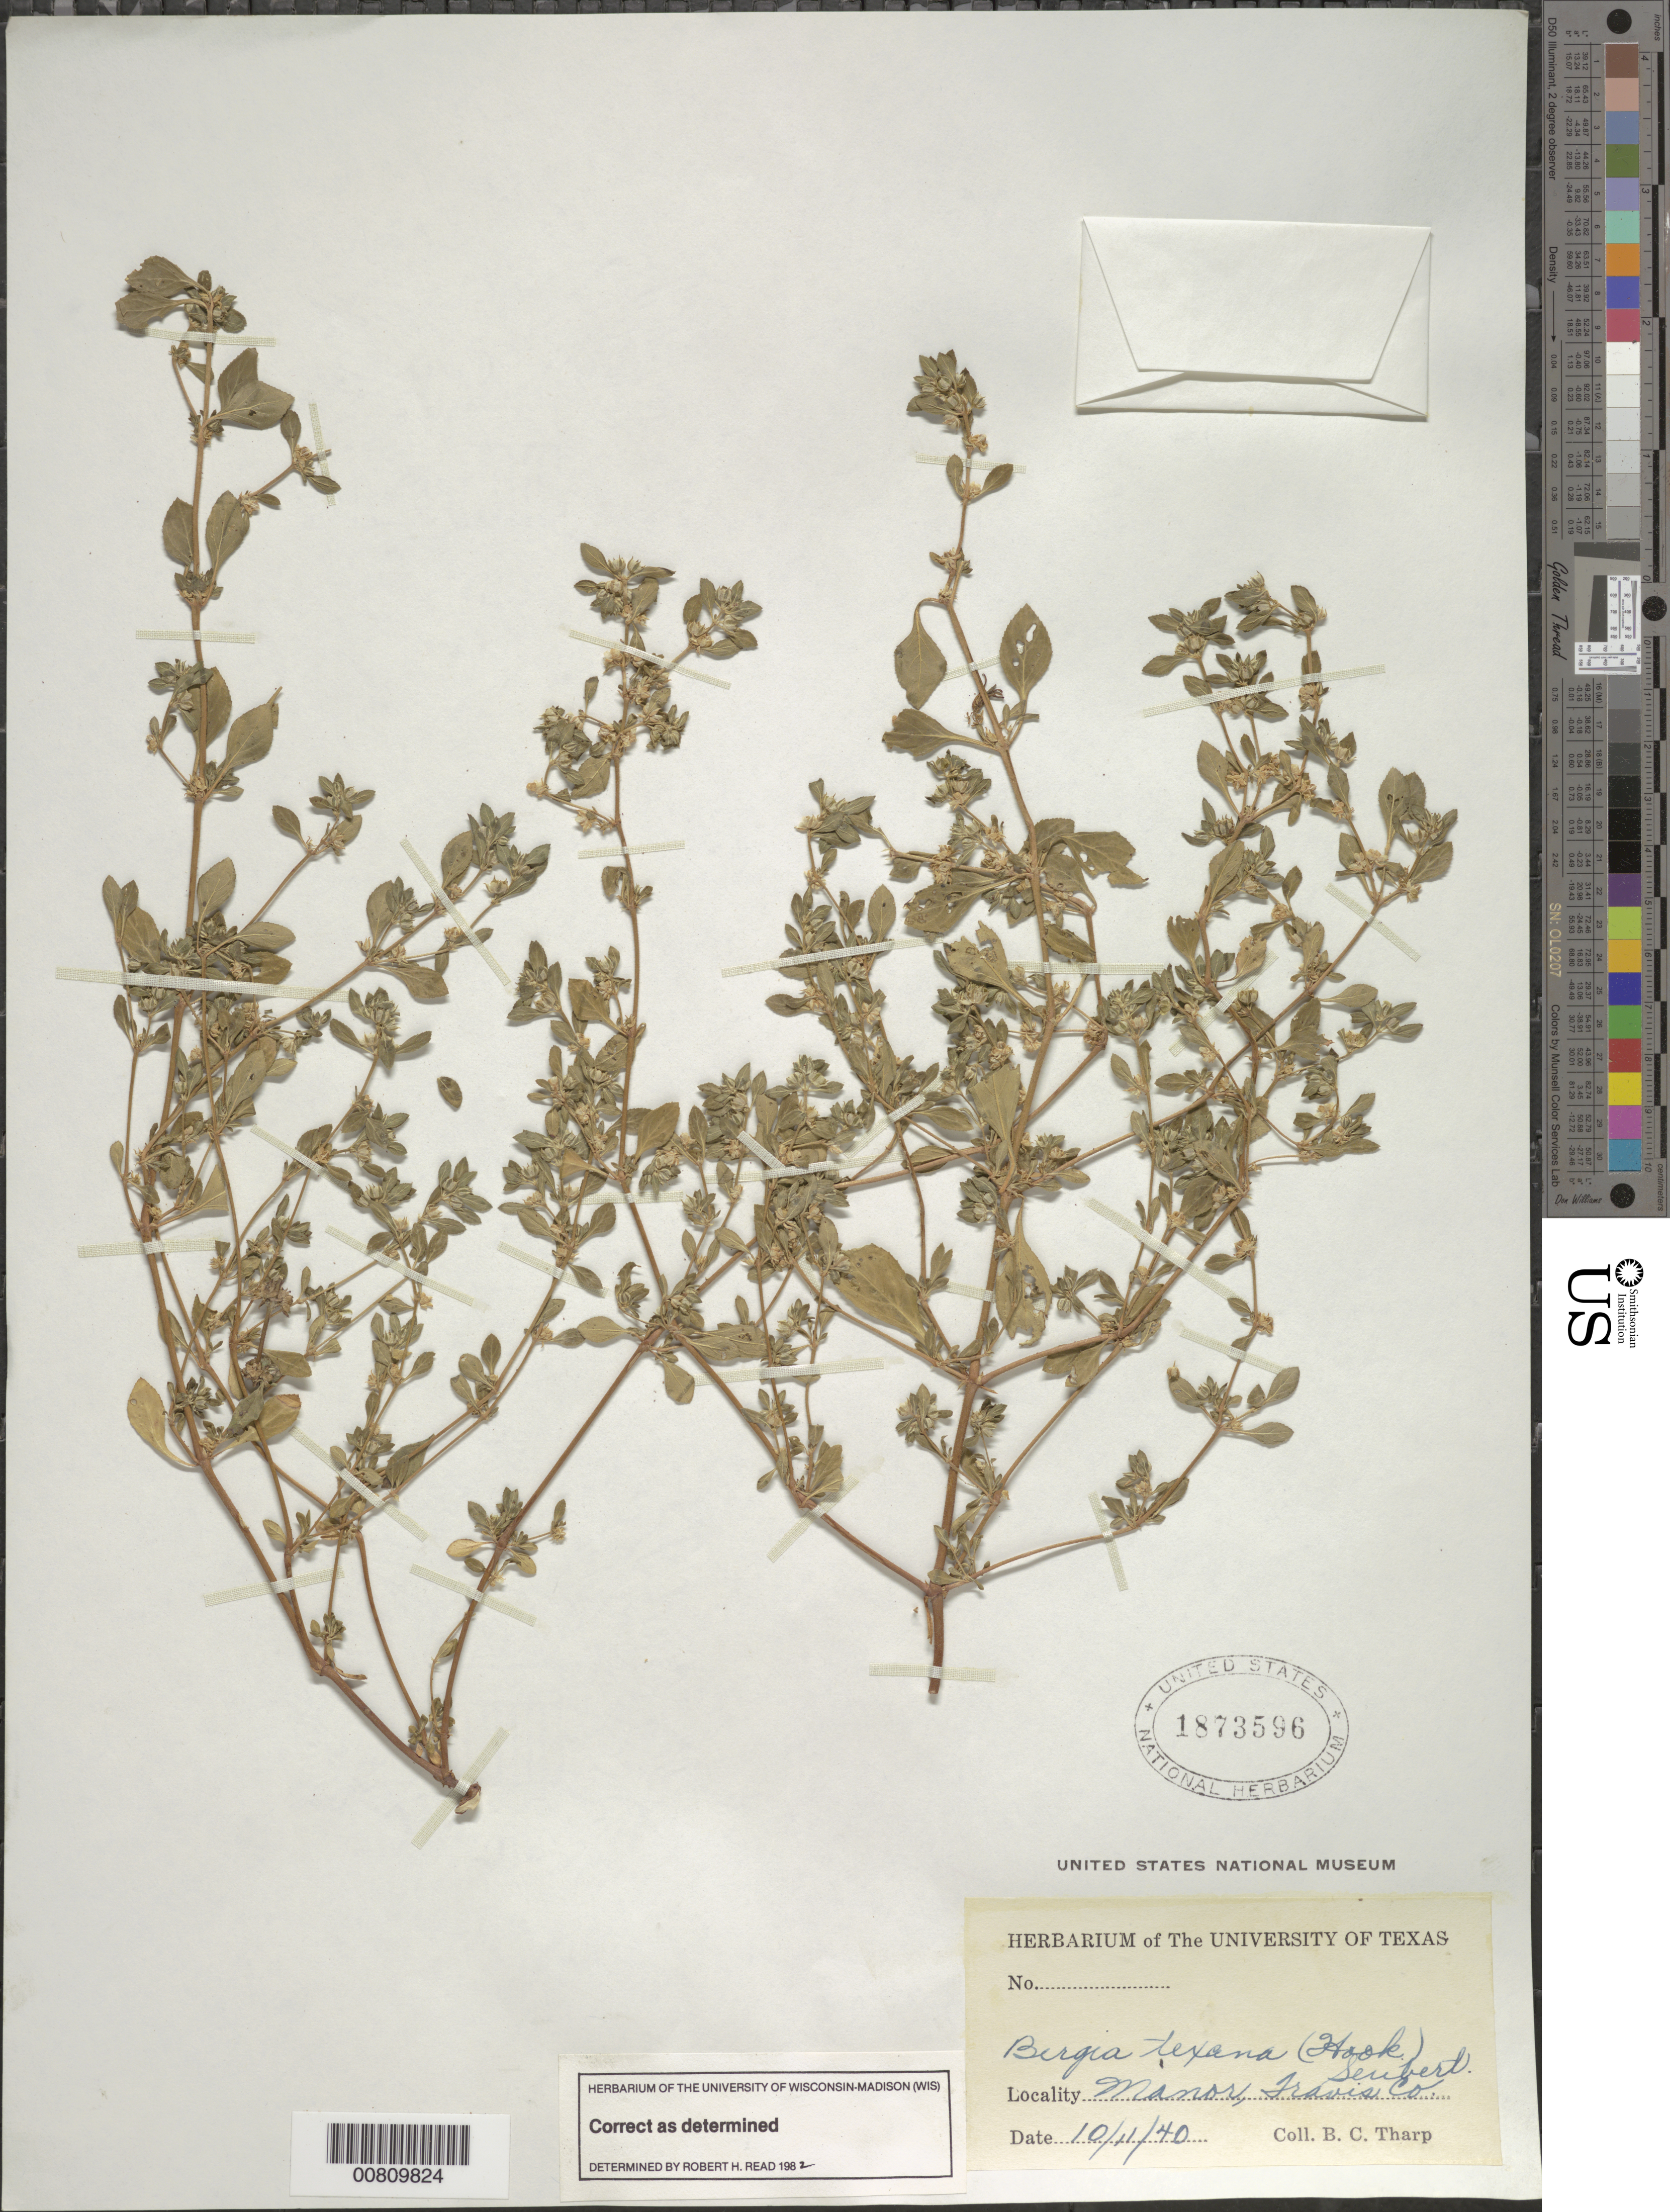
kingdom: Plantae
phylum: Tracheophyta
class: Magnoliopsida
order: Malpighiales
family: Elatinaceae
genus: Bergia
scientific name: Bergia texana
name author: (Hook.) Seub.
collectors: B. C. Tharp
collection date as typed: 10 Nov 1940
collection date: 1940-11-10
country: United States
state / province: Texas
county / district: Travis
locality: Minor.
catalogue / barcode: US 1873596